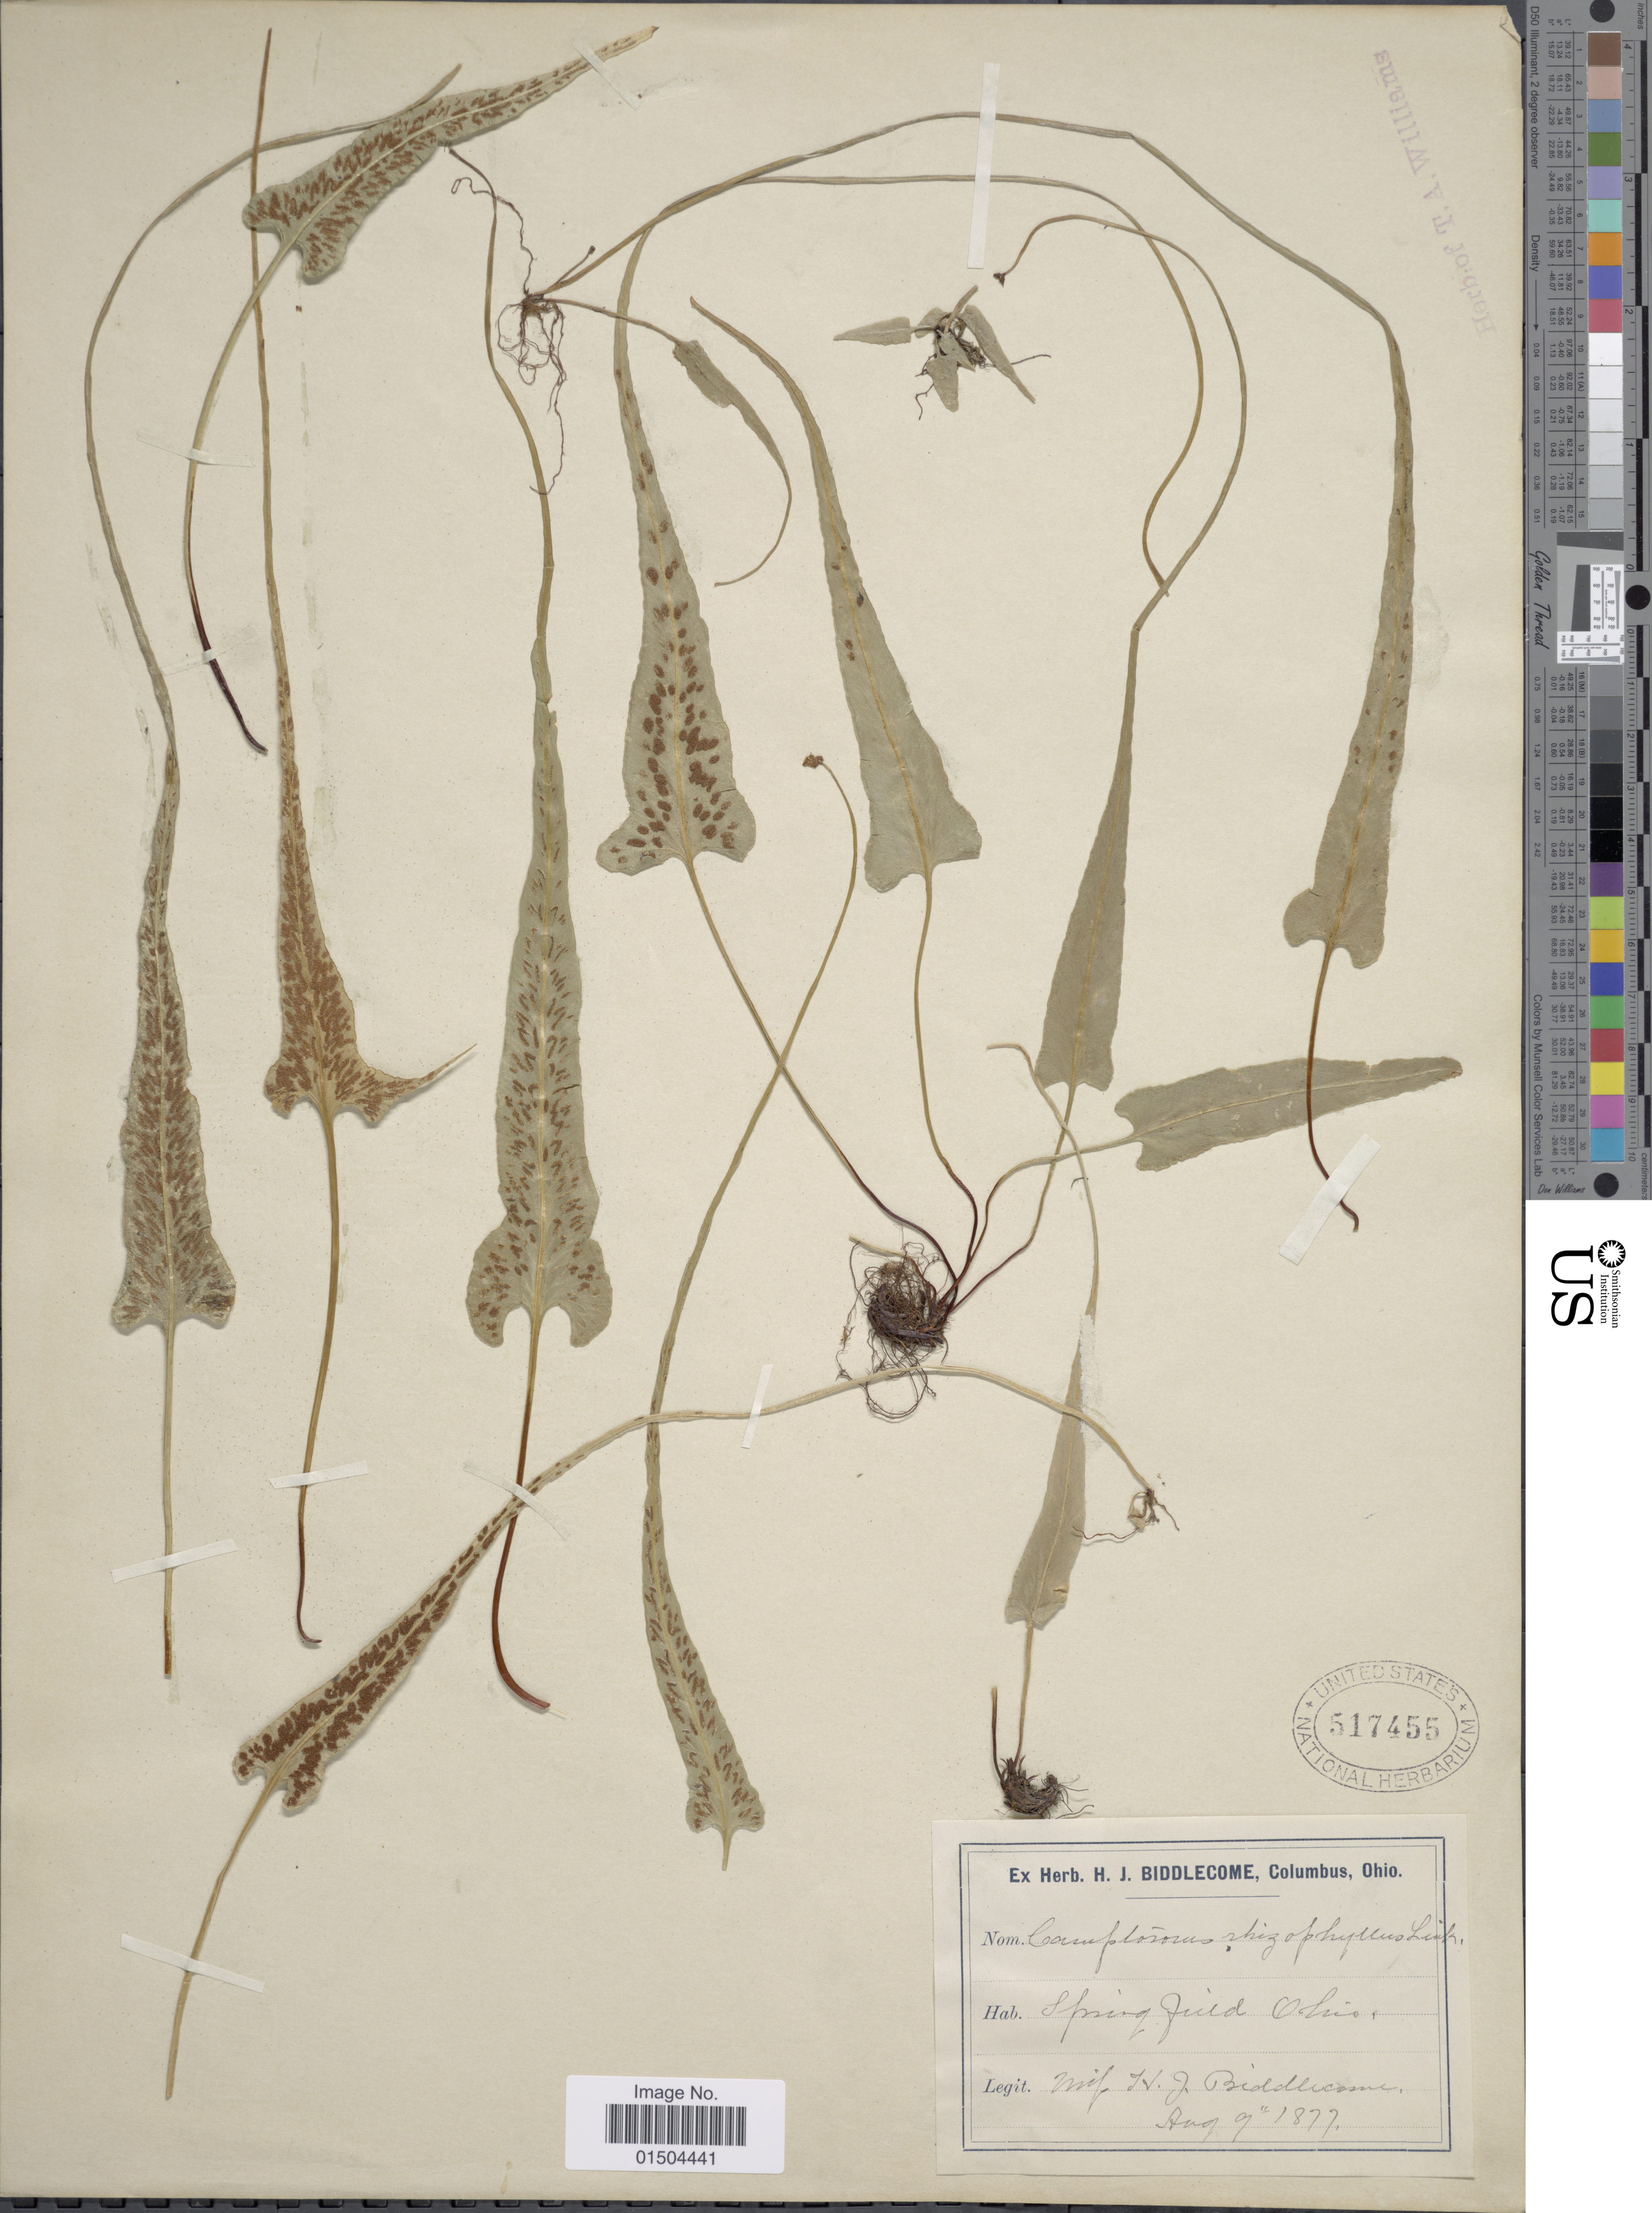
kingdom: Plantae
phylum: Tracheophyta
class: Polypodiopsida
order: Polypodiales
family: Aspleniaceae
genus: Asplenium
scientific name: Asplenium rhizophyllum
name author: L.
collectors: H. Biddlecome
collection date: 1877-08-09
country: United States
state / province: Ohio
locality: Springfield.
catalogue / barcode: US 517455